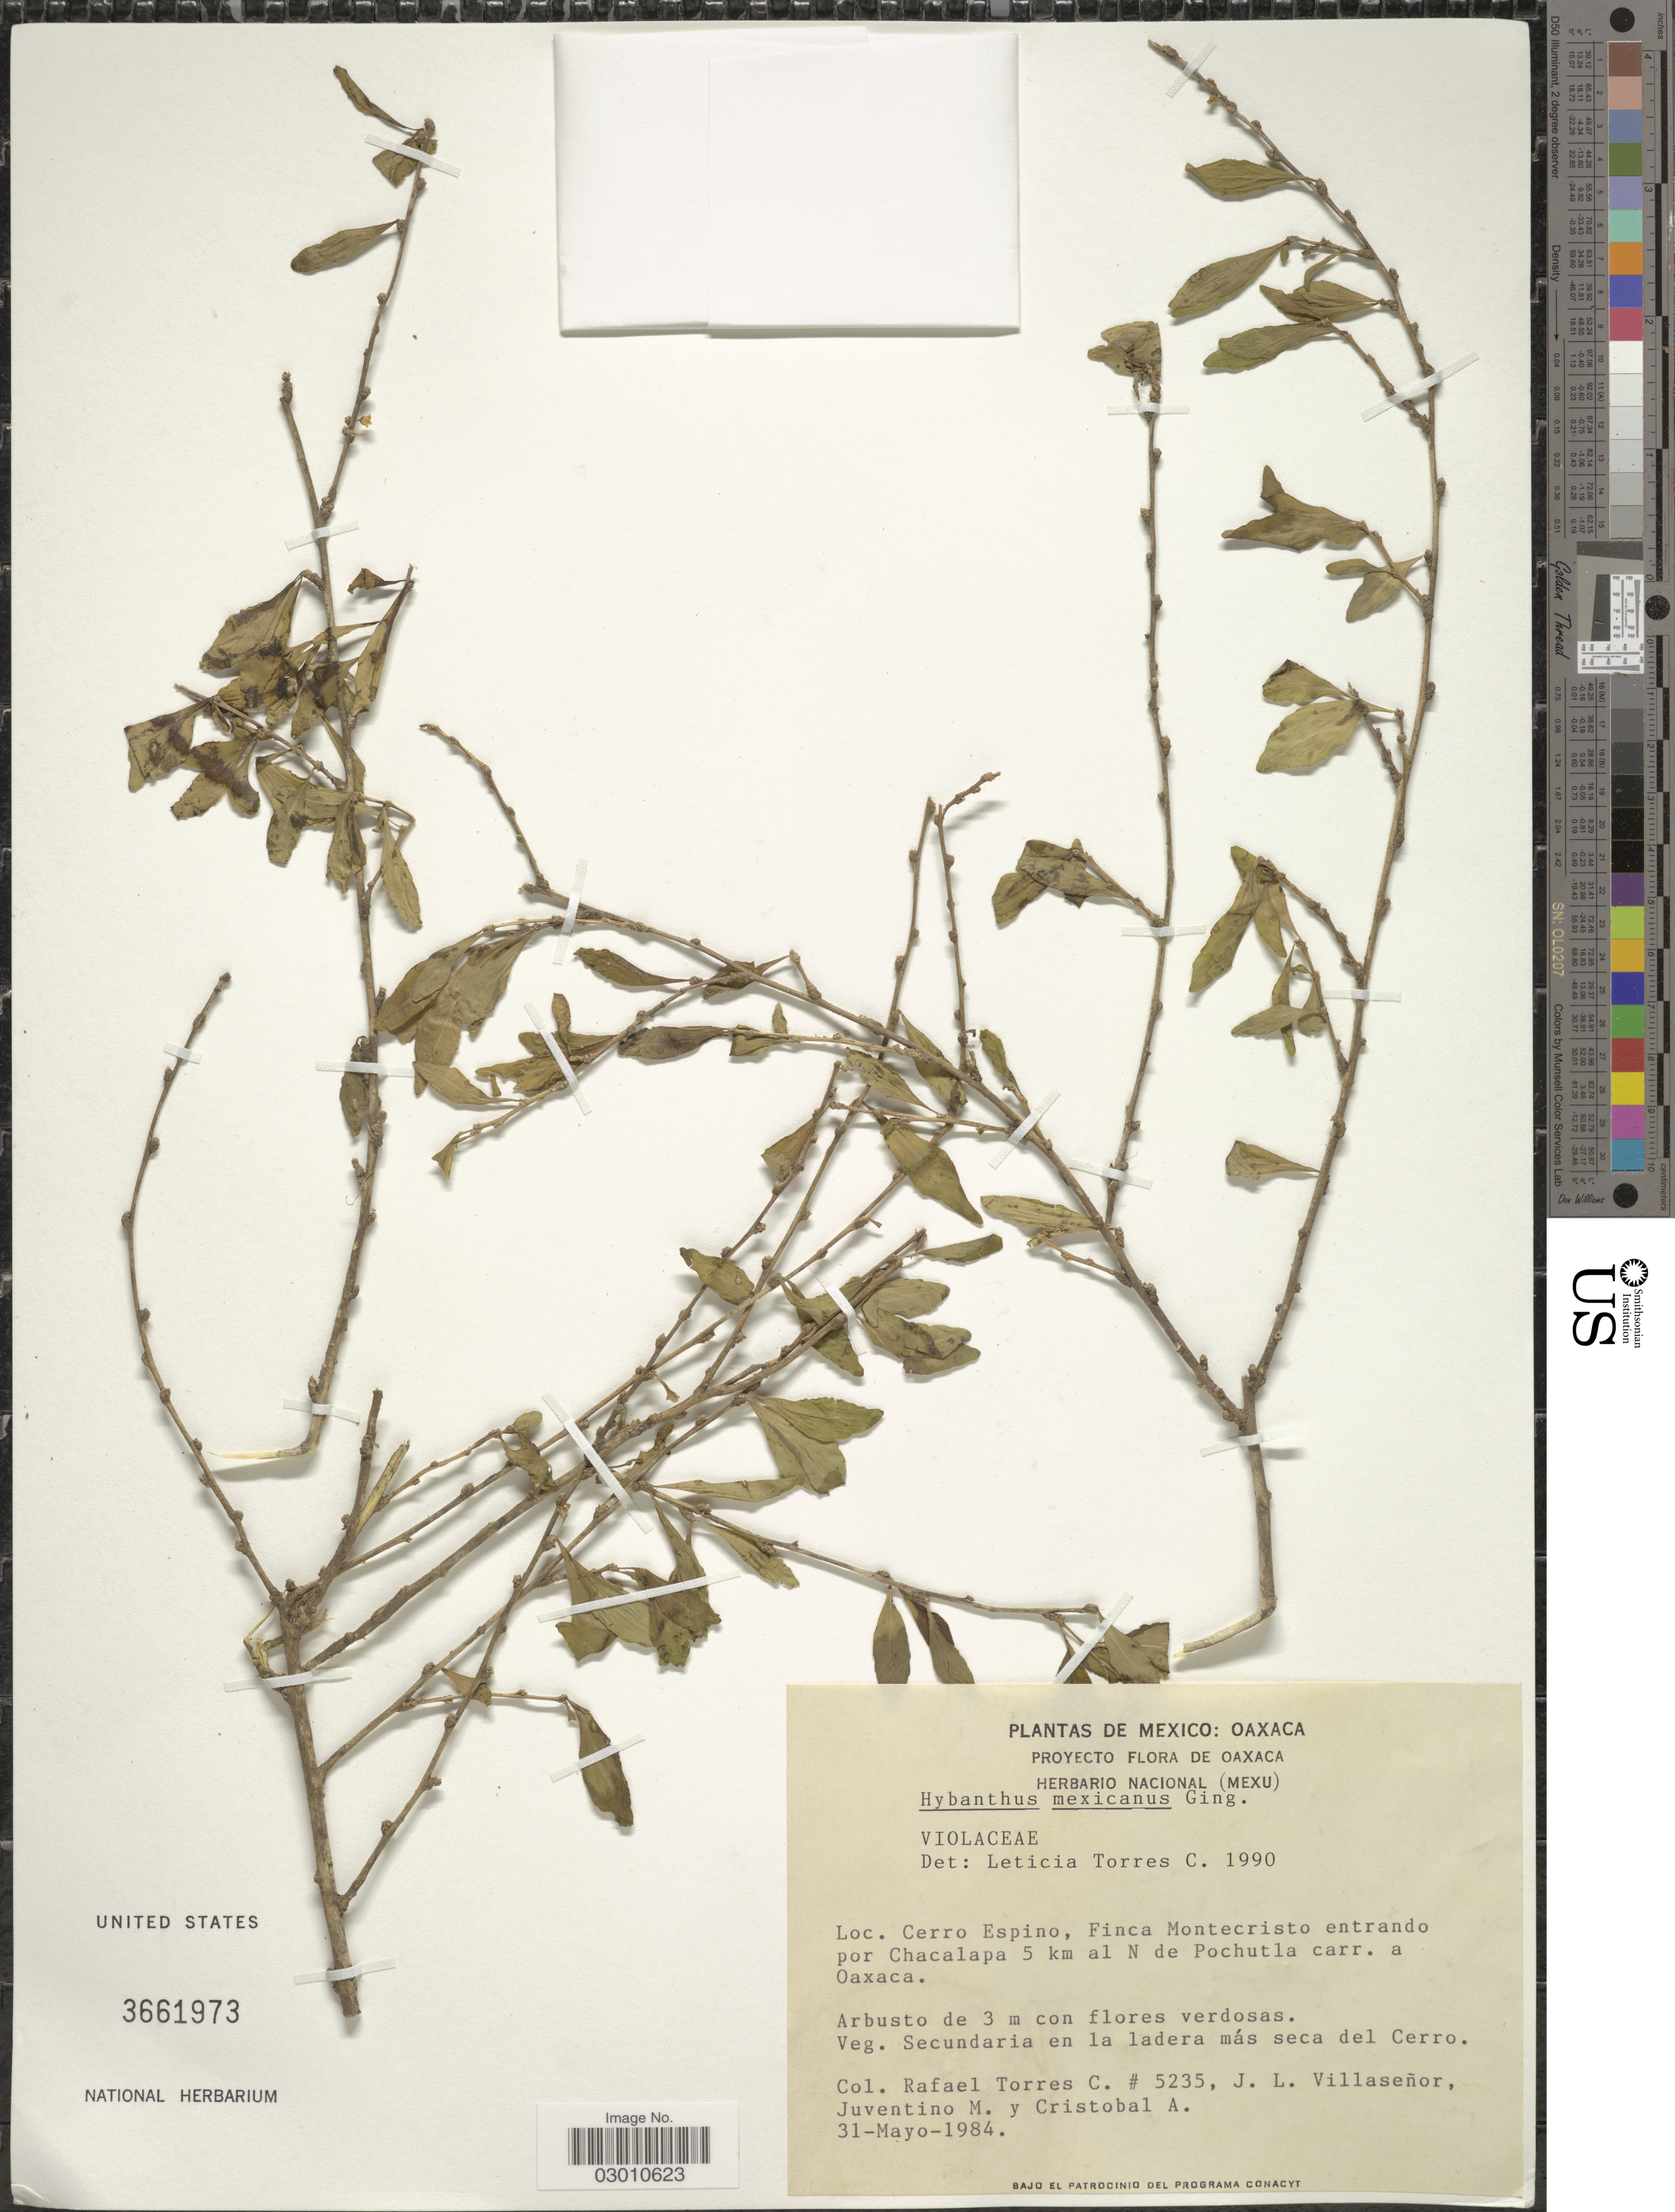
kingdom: Plantae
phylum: Tracheophyta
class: Magnoliopsida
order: Malpighiales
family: Violaceae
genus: Ixchelia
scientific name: Ixchelia mexicana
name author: (Ging.) H.E. Ballard & Wahlert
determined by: Strong, Mark T., (BOT), Smithsonian Institution - National Museum of Natural History (UNITED STATES)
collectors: R. Torres C., J. Villaseñor R. & Juventino M. y Cristobal A.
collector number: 5235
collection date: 1984-05-31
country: Mexico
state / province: Oaxaca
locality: Cerro Espino, Finca Montecristo entrando por Chacalapa 5 km al N de Pochutla carr. a Oaxaca.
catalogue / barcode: US 3661973